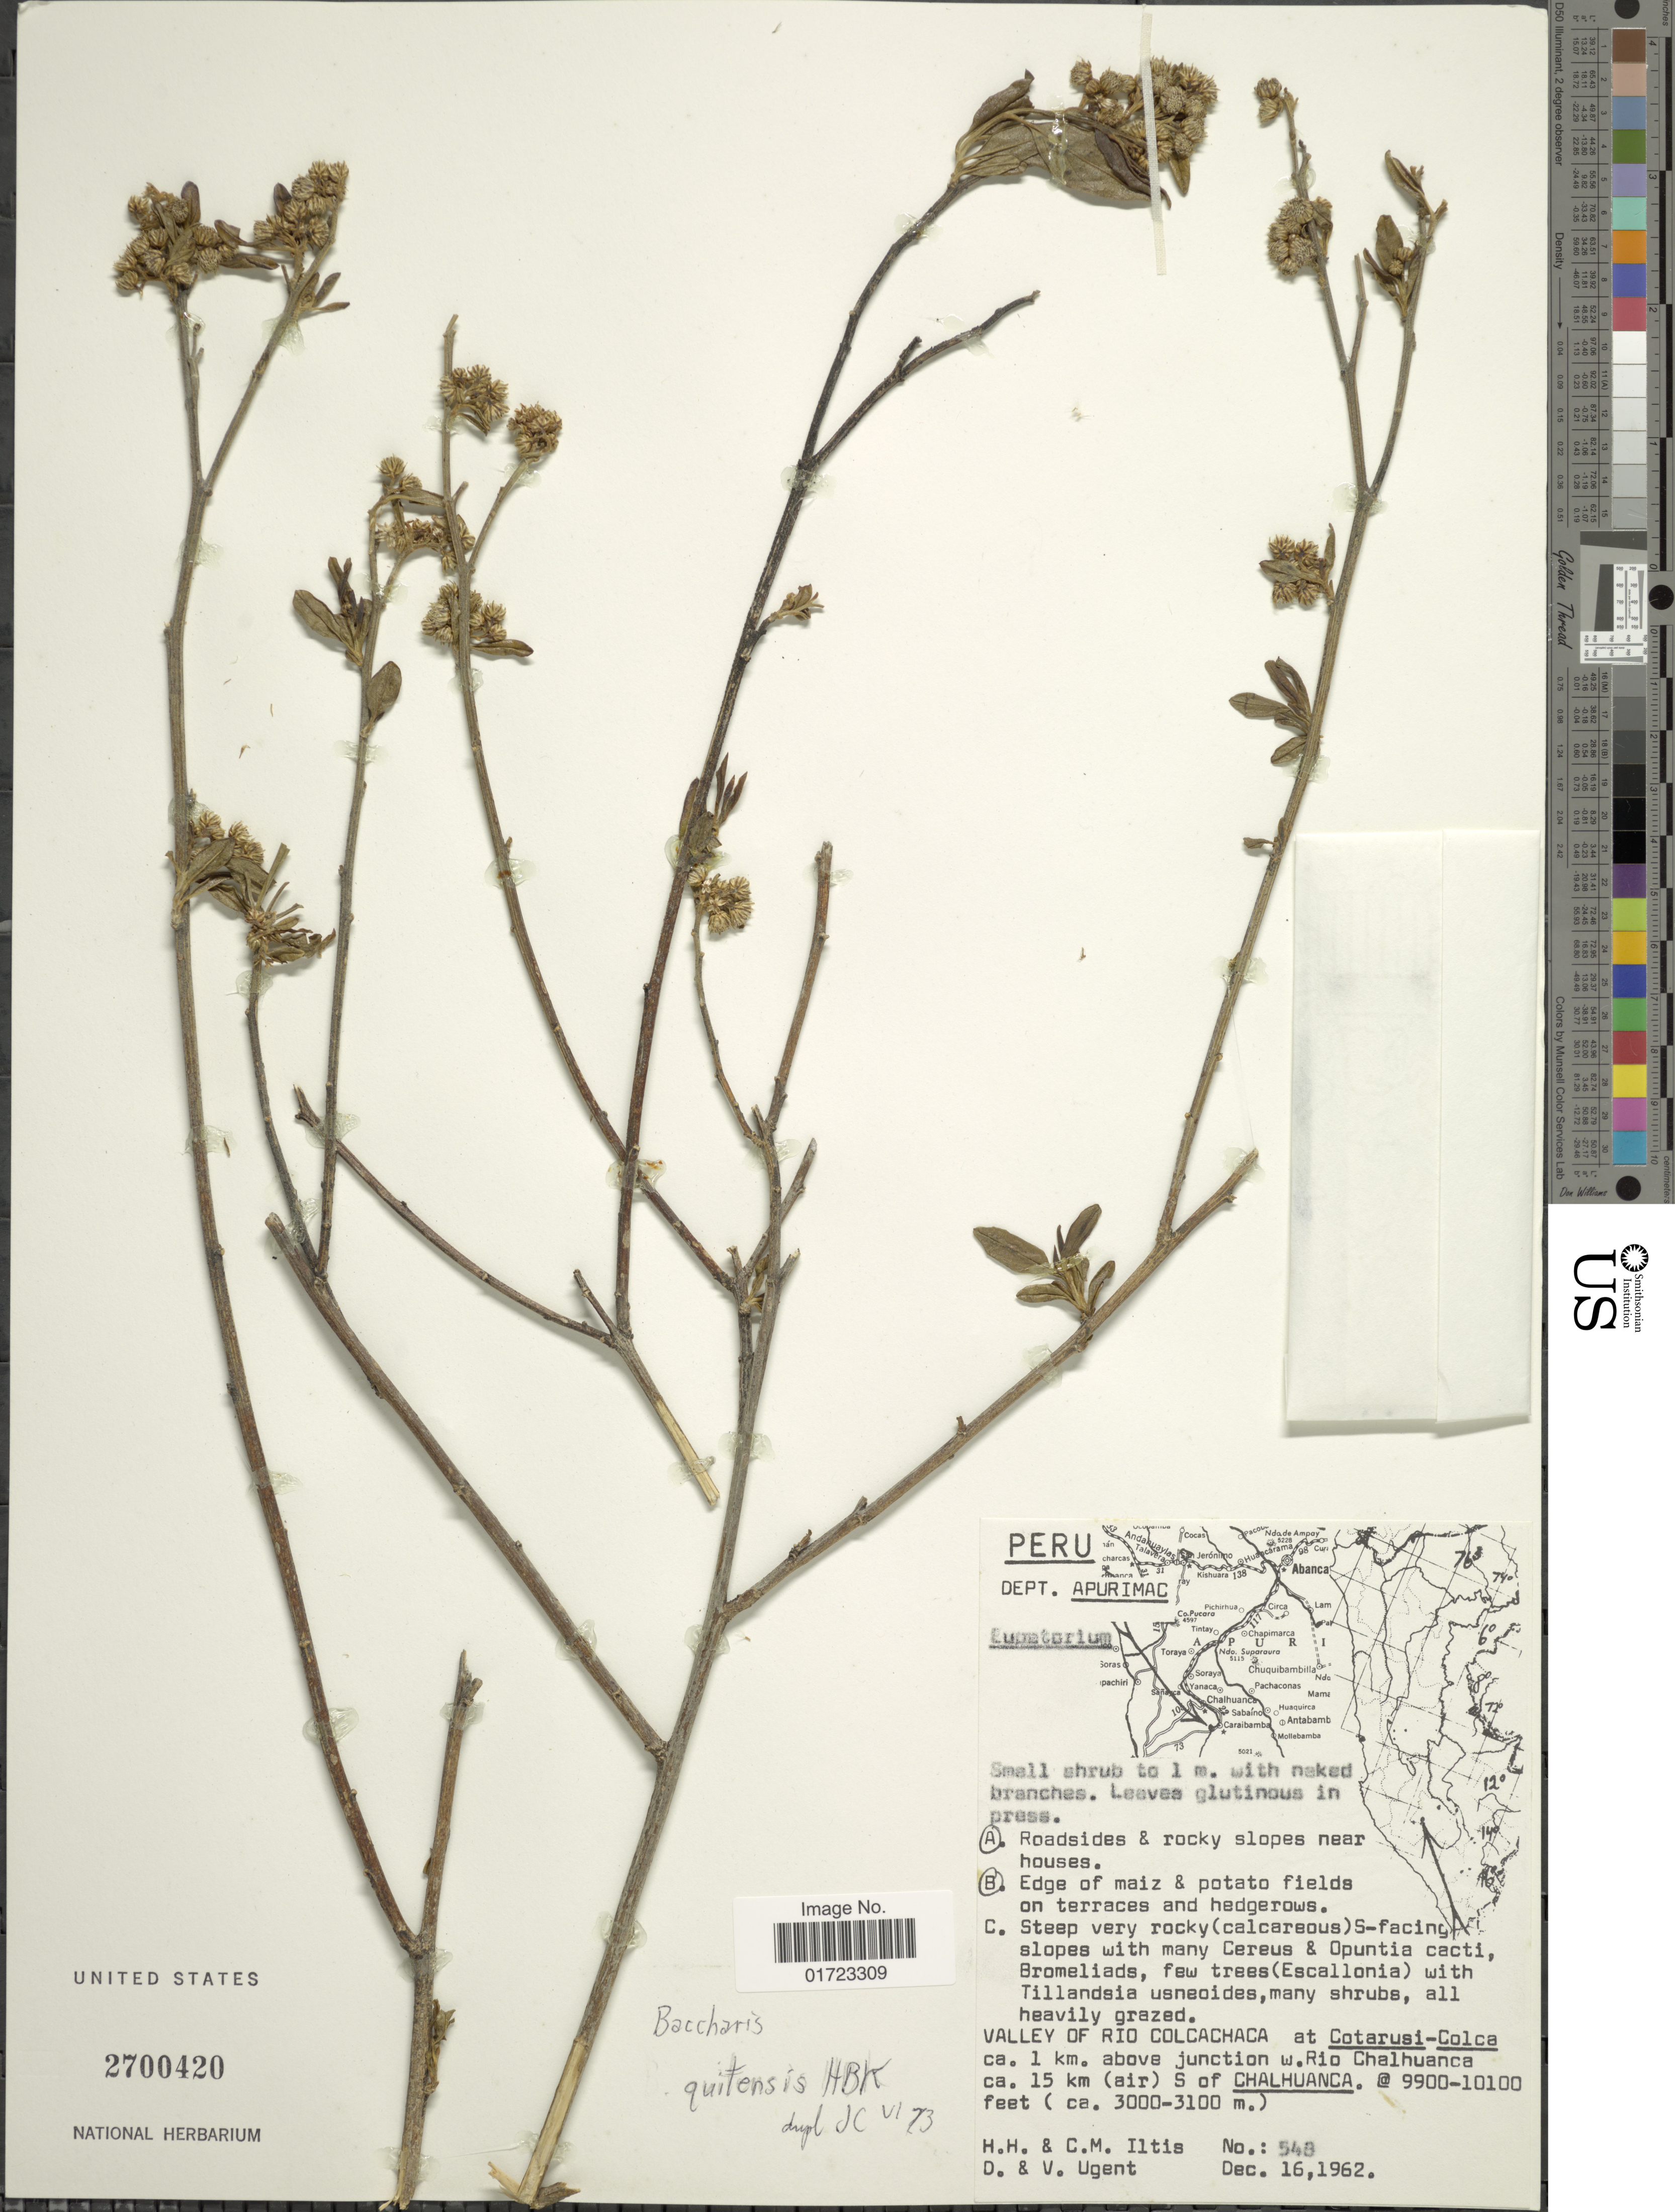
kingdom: Plantae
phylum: Tracheophyta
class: Magnoliopsida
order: Asterales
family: Asteraceae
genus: Baccharis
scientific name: Baccharis quitensis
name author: Kunth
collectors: H. H. Iltis, C. M Iltis, D. Ugent & V. Ugent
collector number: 548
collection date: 1962-12-16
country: Peru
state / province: Apurímac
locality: Dept. Apurimac. valley of Rio Colcachaca at Cotarusi - Colca ca. 1 km. above junction w. Rio Chalhuanca ca. 15 km (air) S of Chalhuanca.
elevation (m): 3000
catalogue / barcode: US 2700420